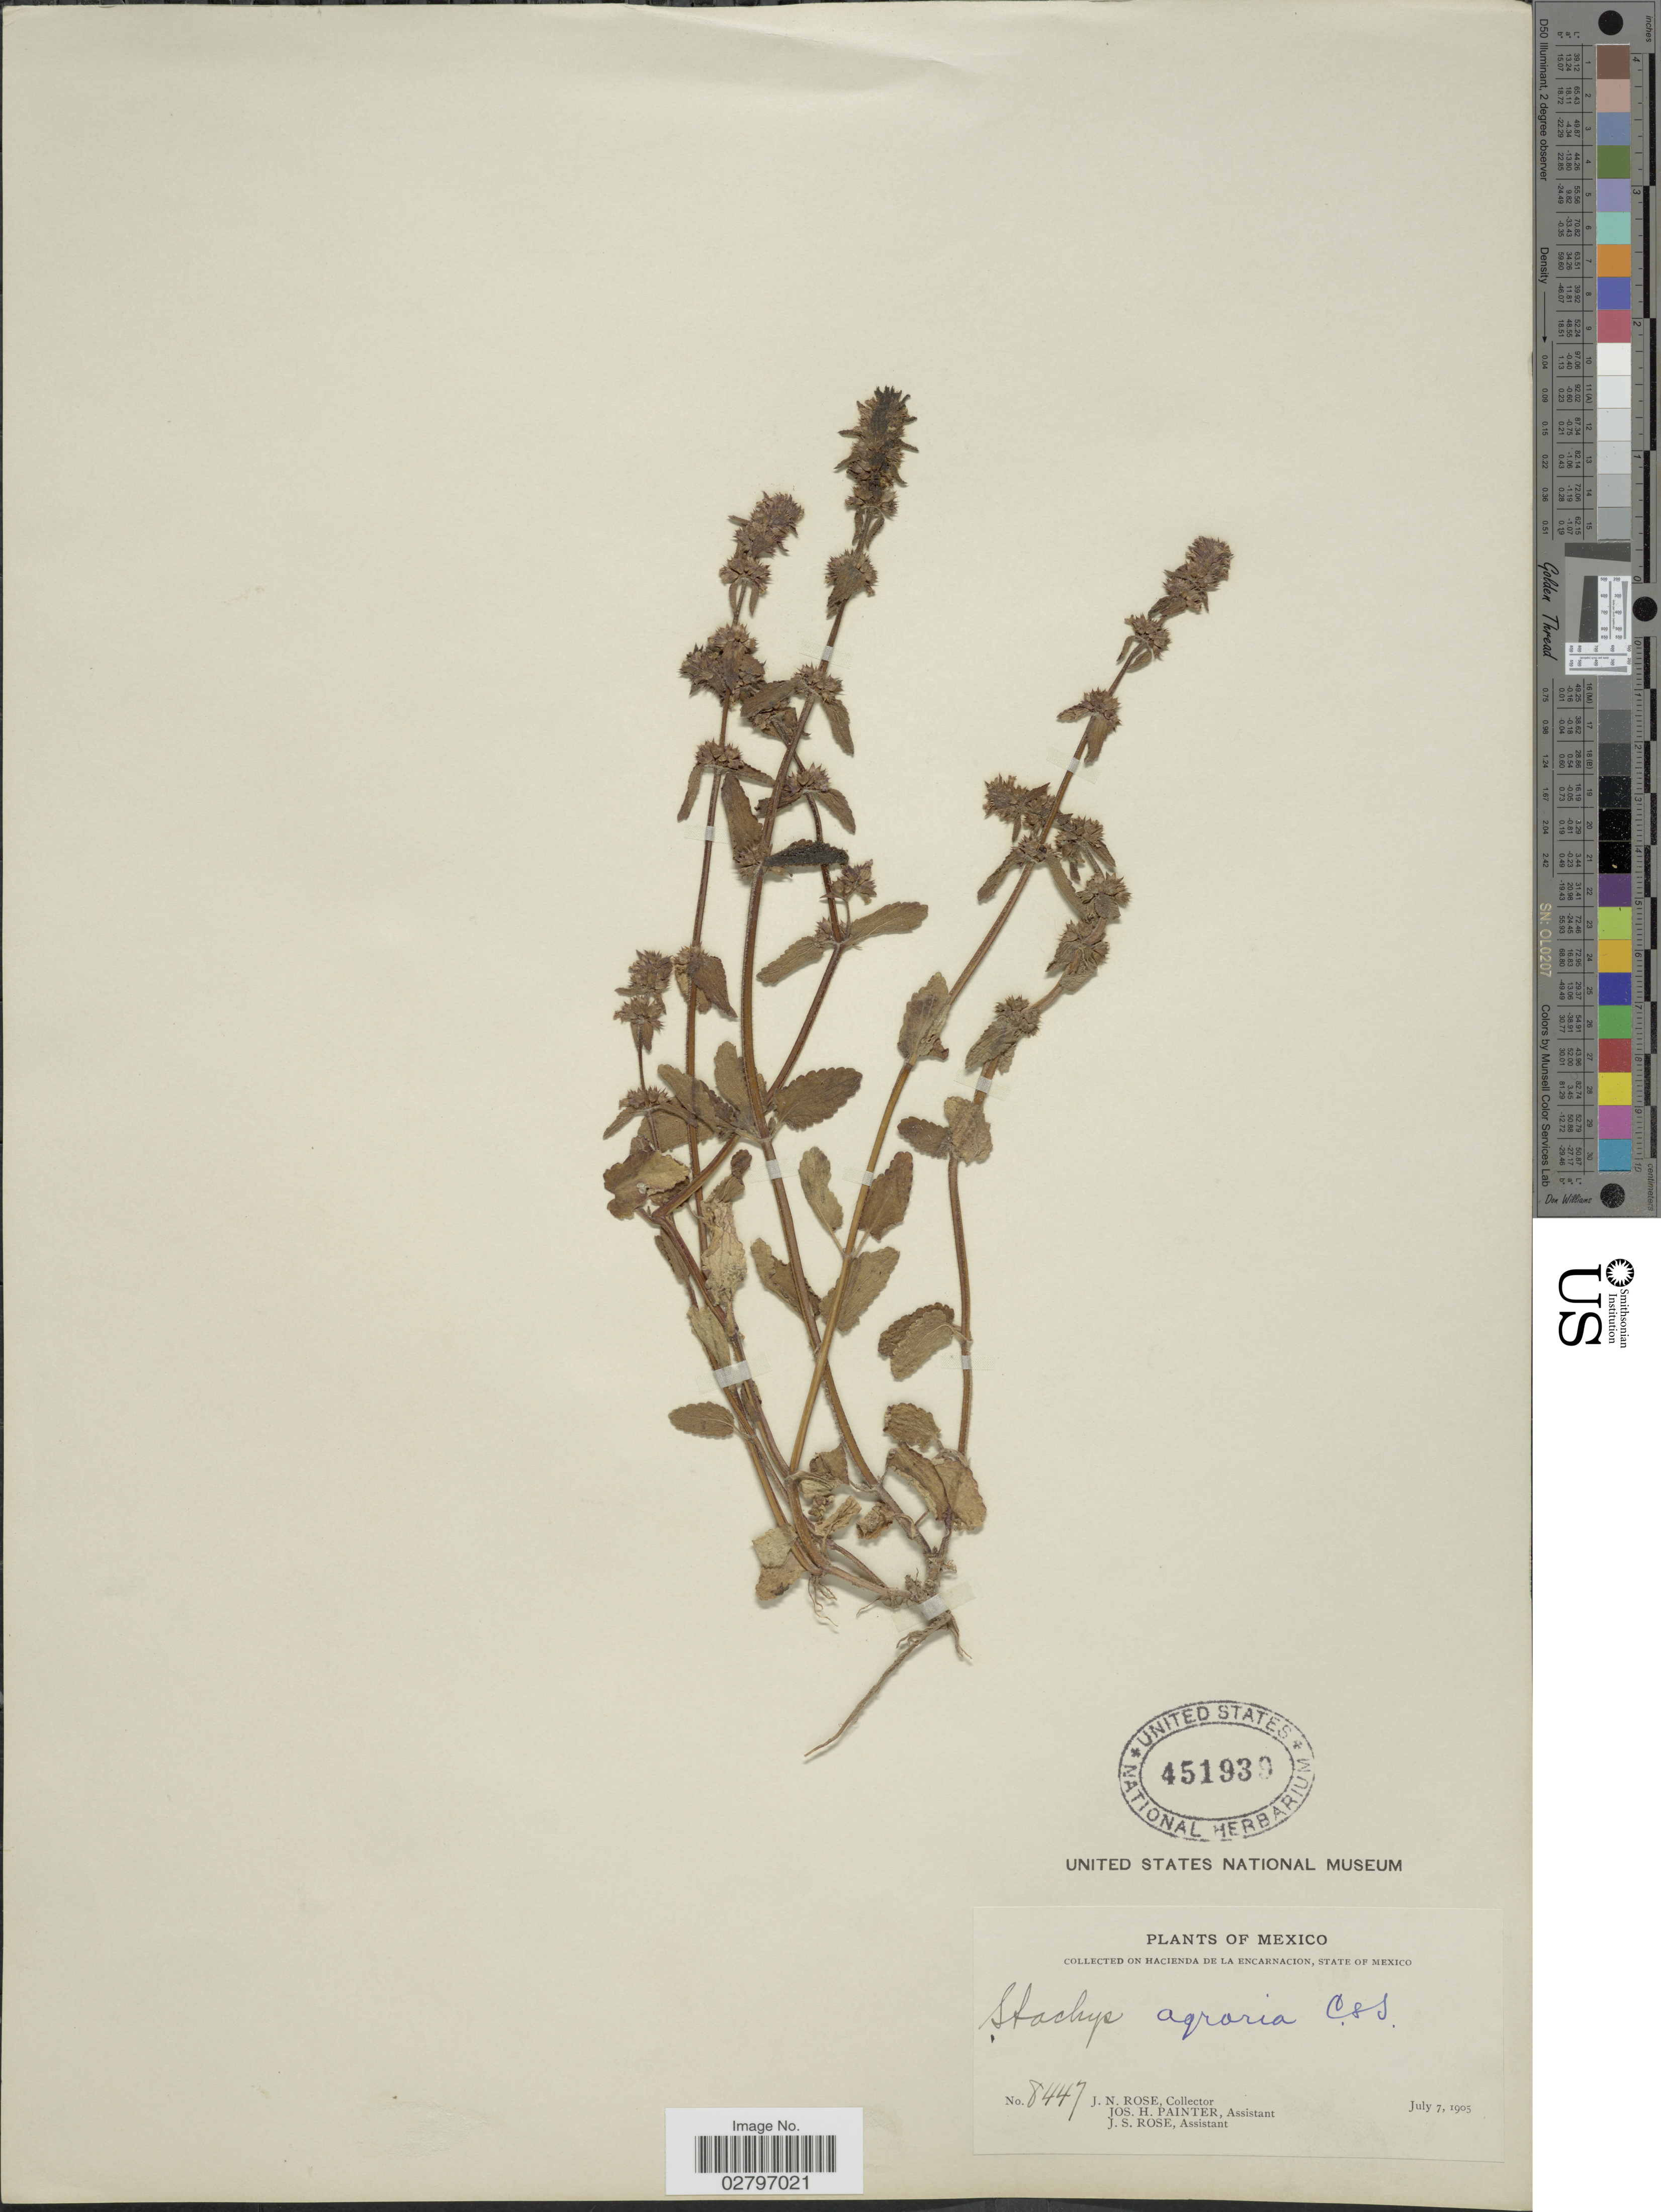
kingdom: Plantae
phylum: Tracheophyta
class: Magnoliopsida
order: Lamiales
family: Lamiaceae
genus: Stachys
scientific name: Stachys agraria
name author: Schltdl. & Cham.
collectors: J. N. Rose, J. H. Painter & J. N. Rose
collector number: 8447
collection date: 1905-07-07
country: Mexico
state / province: México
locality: On Hacienda De La Encarnacion, State of Mexico.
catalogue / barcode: US 451939